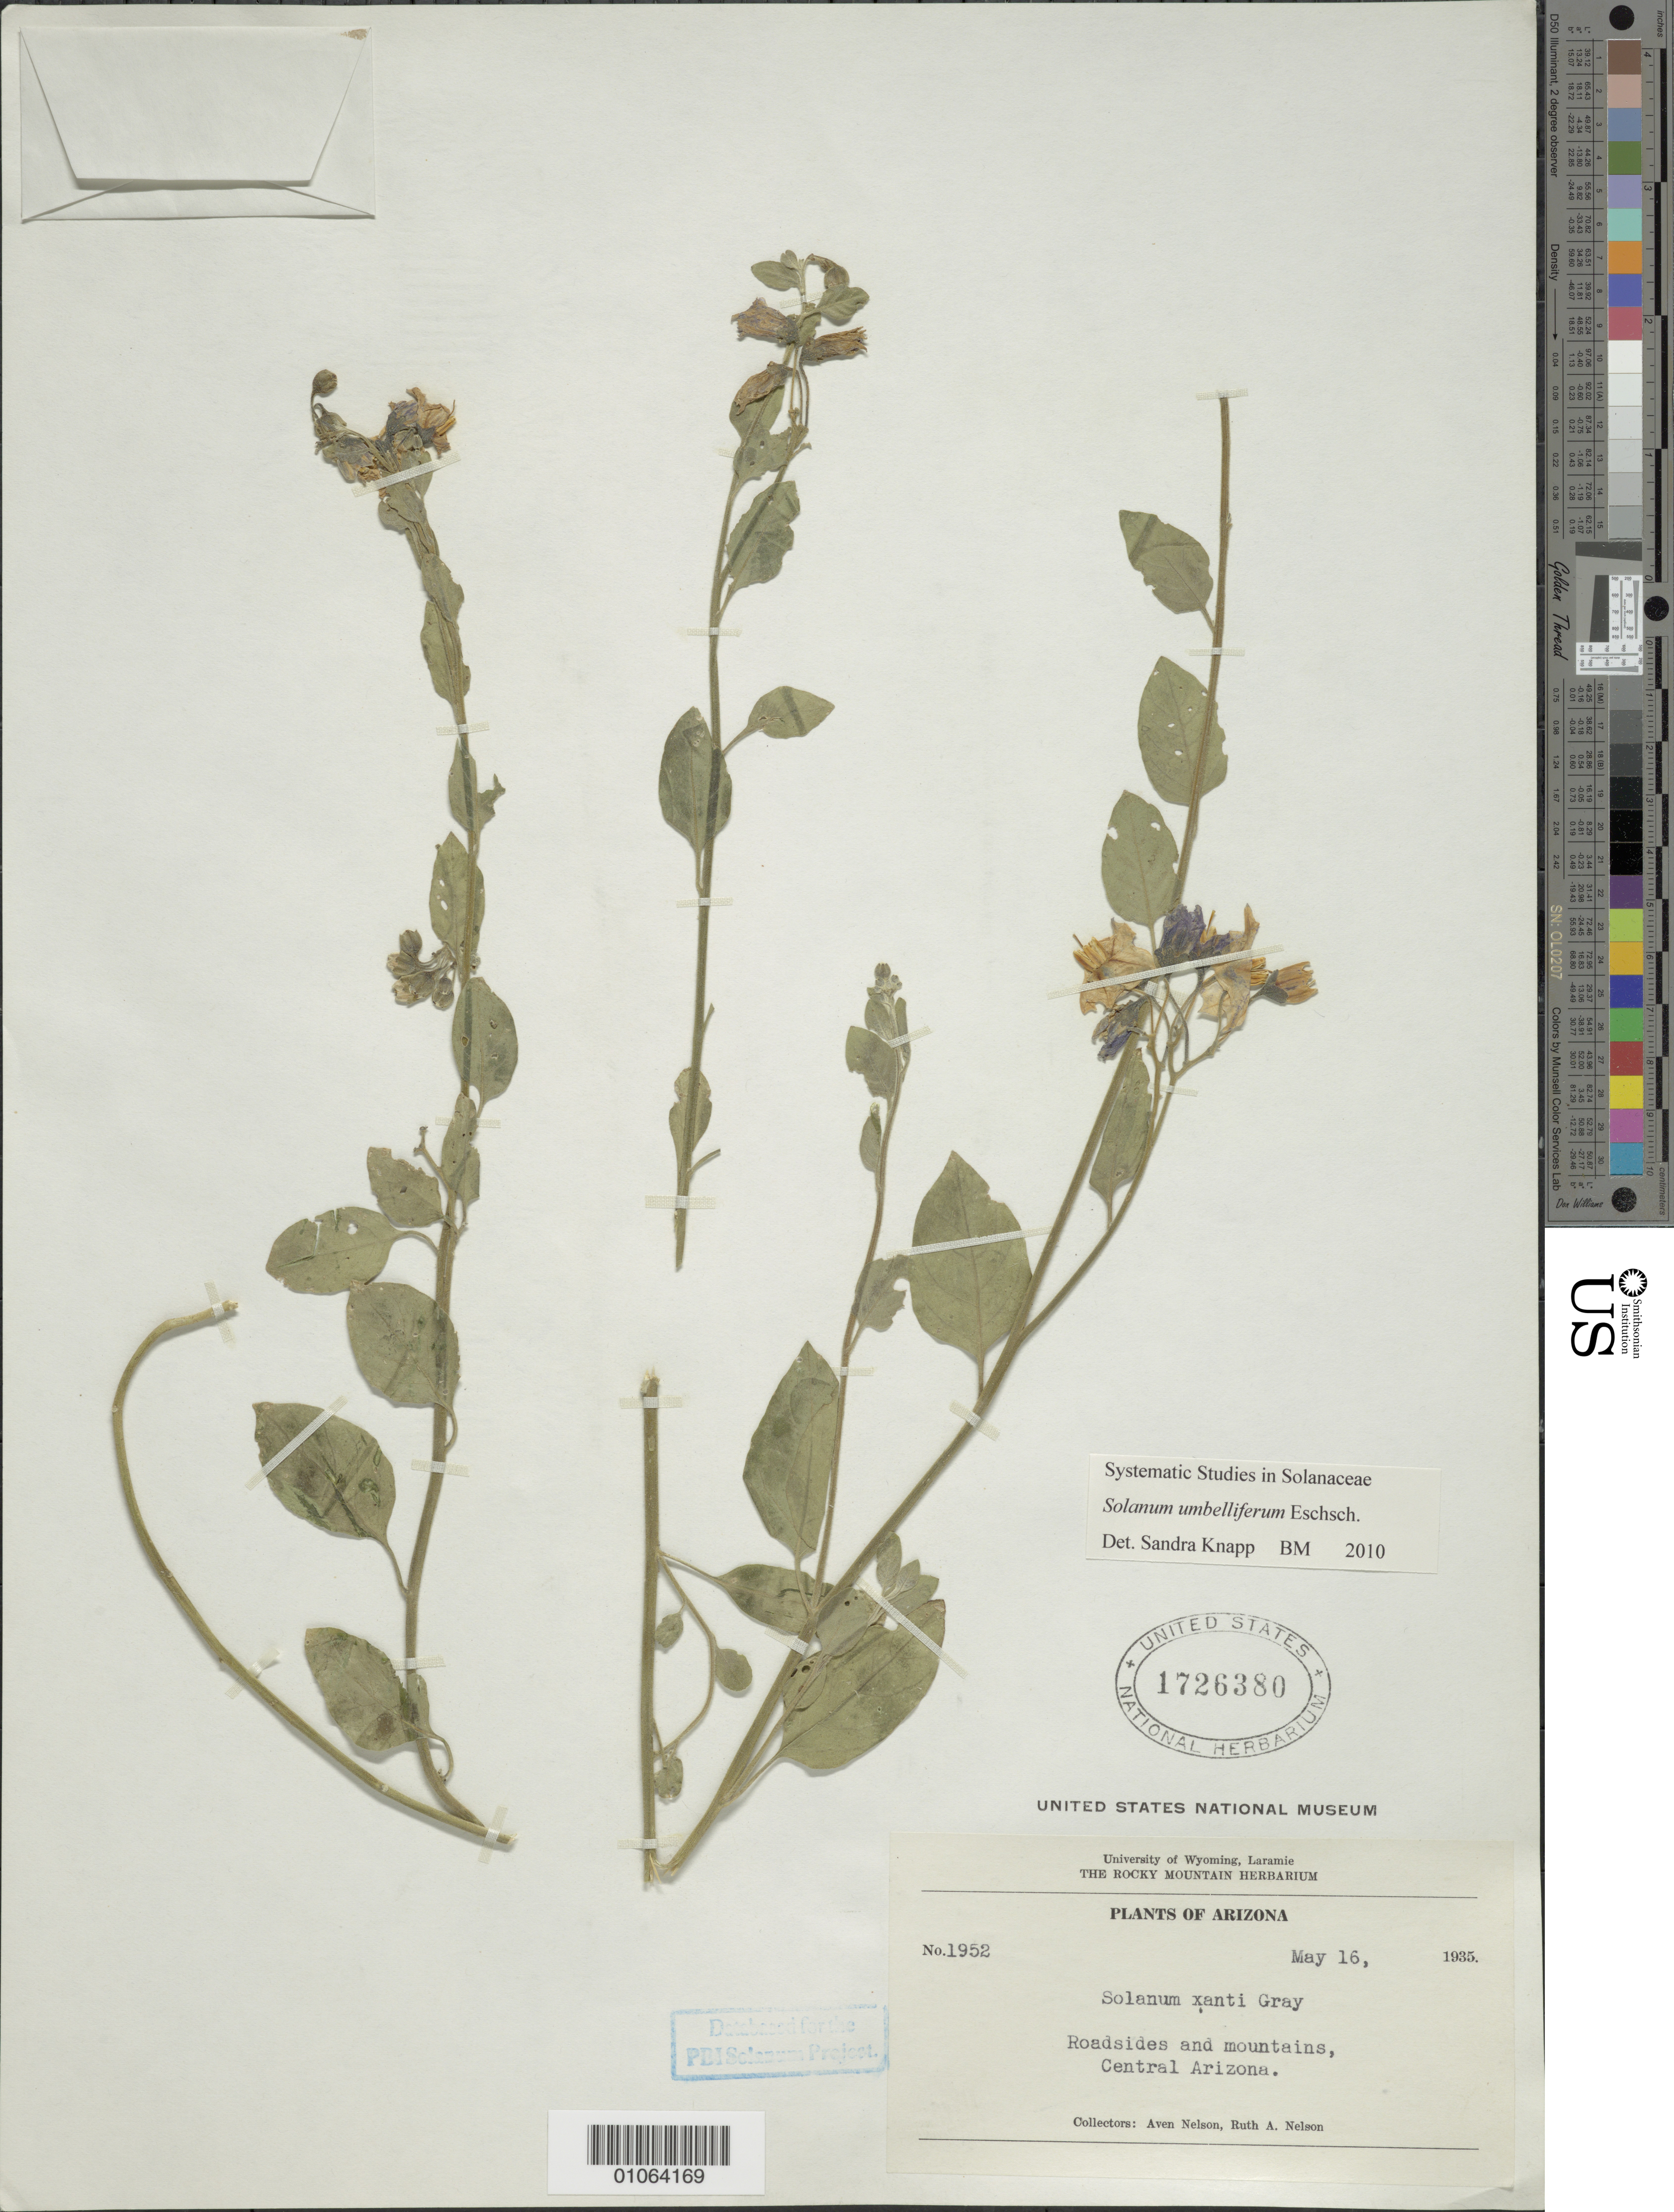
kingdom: Plantae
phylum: Tracheophyta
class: Magnoliopsida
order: Solanales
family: Solanaceae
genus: Solanum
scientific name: Solanum umbelliferum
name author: Eschsch.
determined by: Knapp, S. D.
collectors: A. Nelson & R. A. Nelson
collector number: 1952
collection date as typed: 16 May 1935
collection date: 1935-05-16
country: United States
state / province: Arizona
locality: roadsides and mountains, Central Arizona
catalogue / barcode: US 1726380